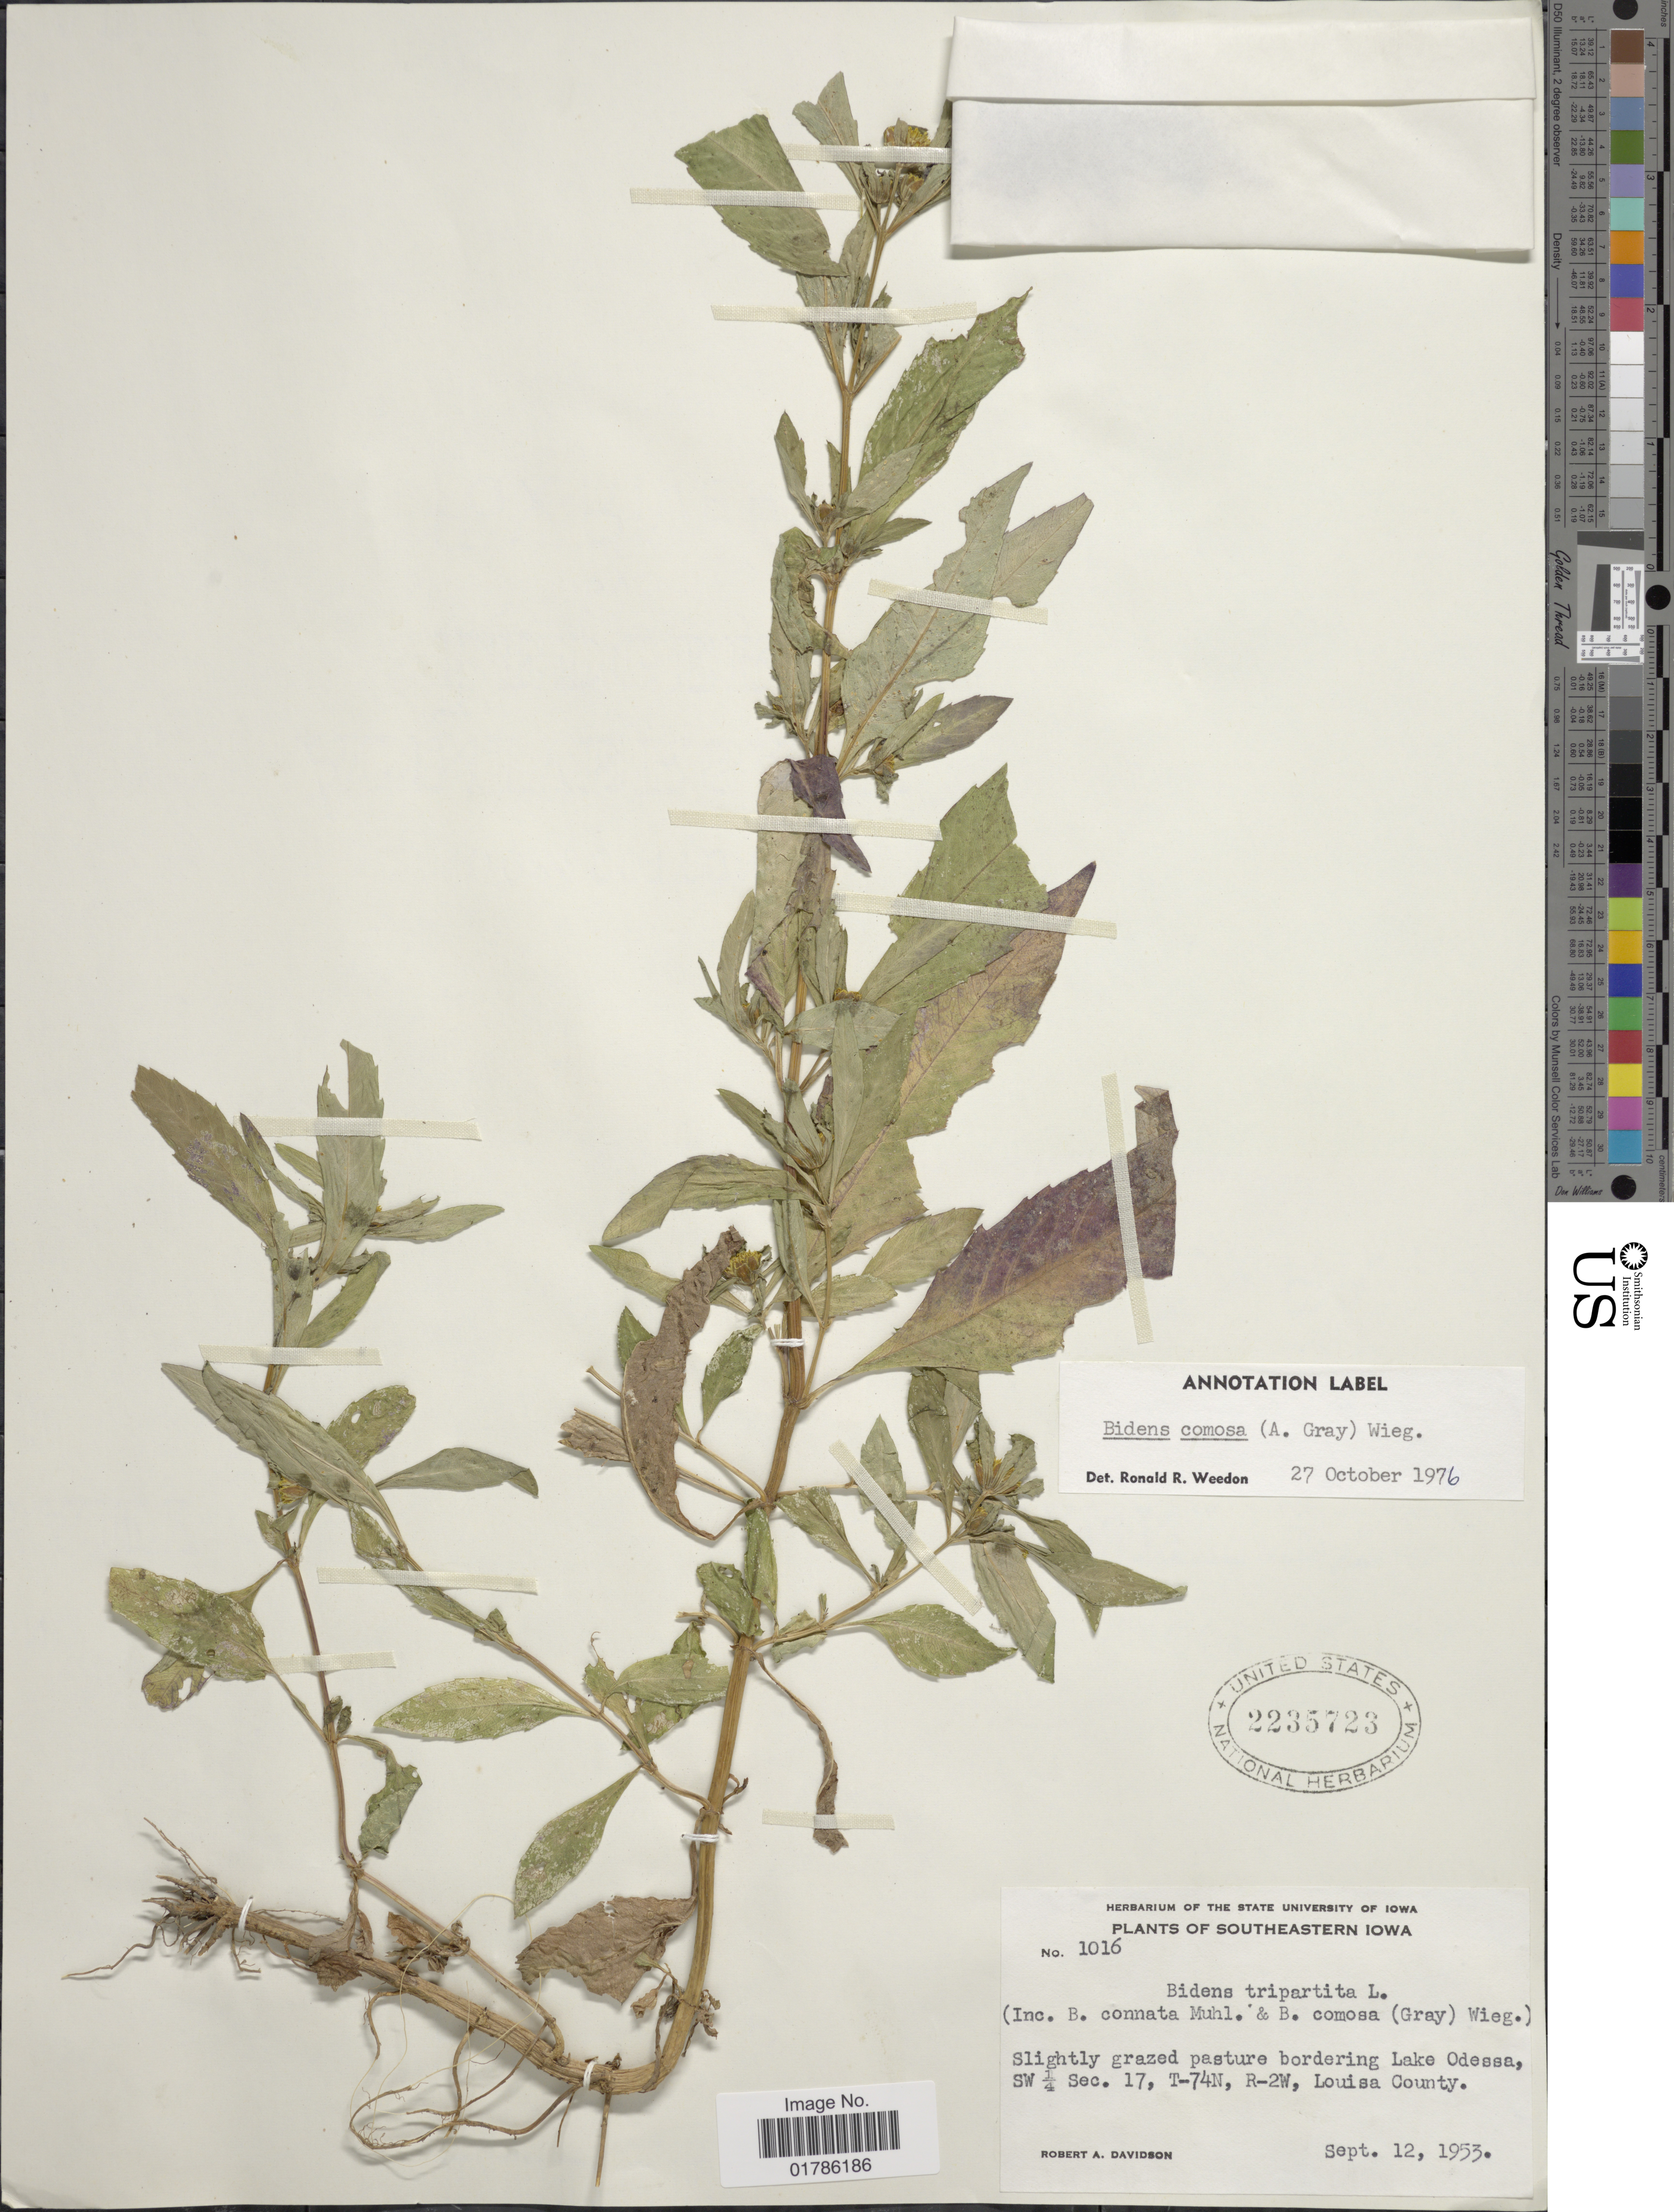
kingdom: Plantae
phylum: Tracheophyta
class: Magnoliopsida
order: Asterales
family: Asteraceae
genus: Bidens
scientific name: Bidens comosa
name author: (A. Gray) Wiegand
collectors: R. A. Davidson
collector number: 1016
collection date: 1953-09-12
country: United States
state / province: Iowa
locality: Southeastern Iowa, slightly grazed pasture bordering Lake Odessa, SW ¼ Sec. 17, T-74N, R-2W, Louisa County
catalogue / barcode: US 2235723